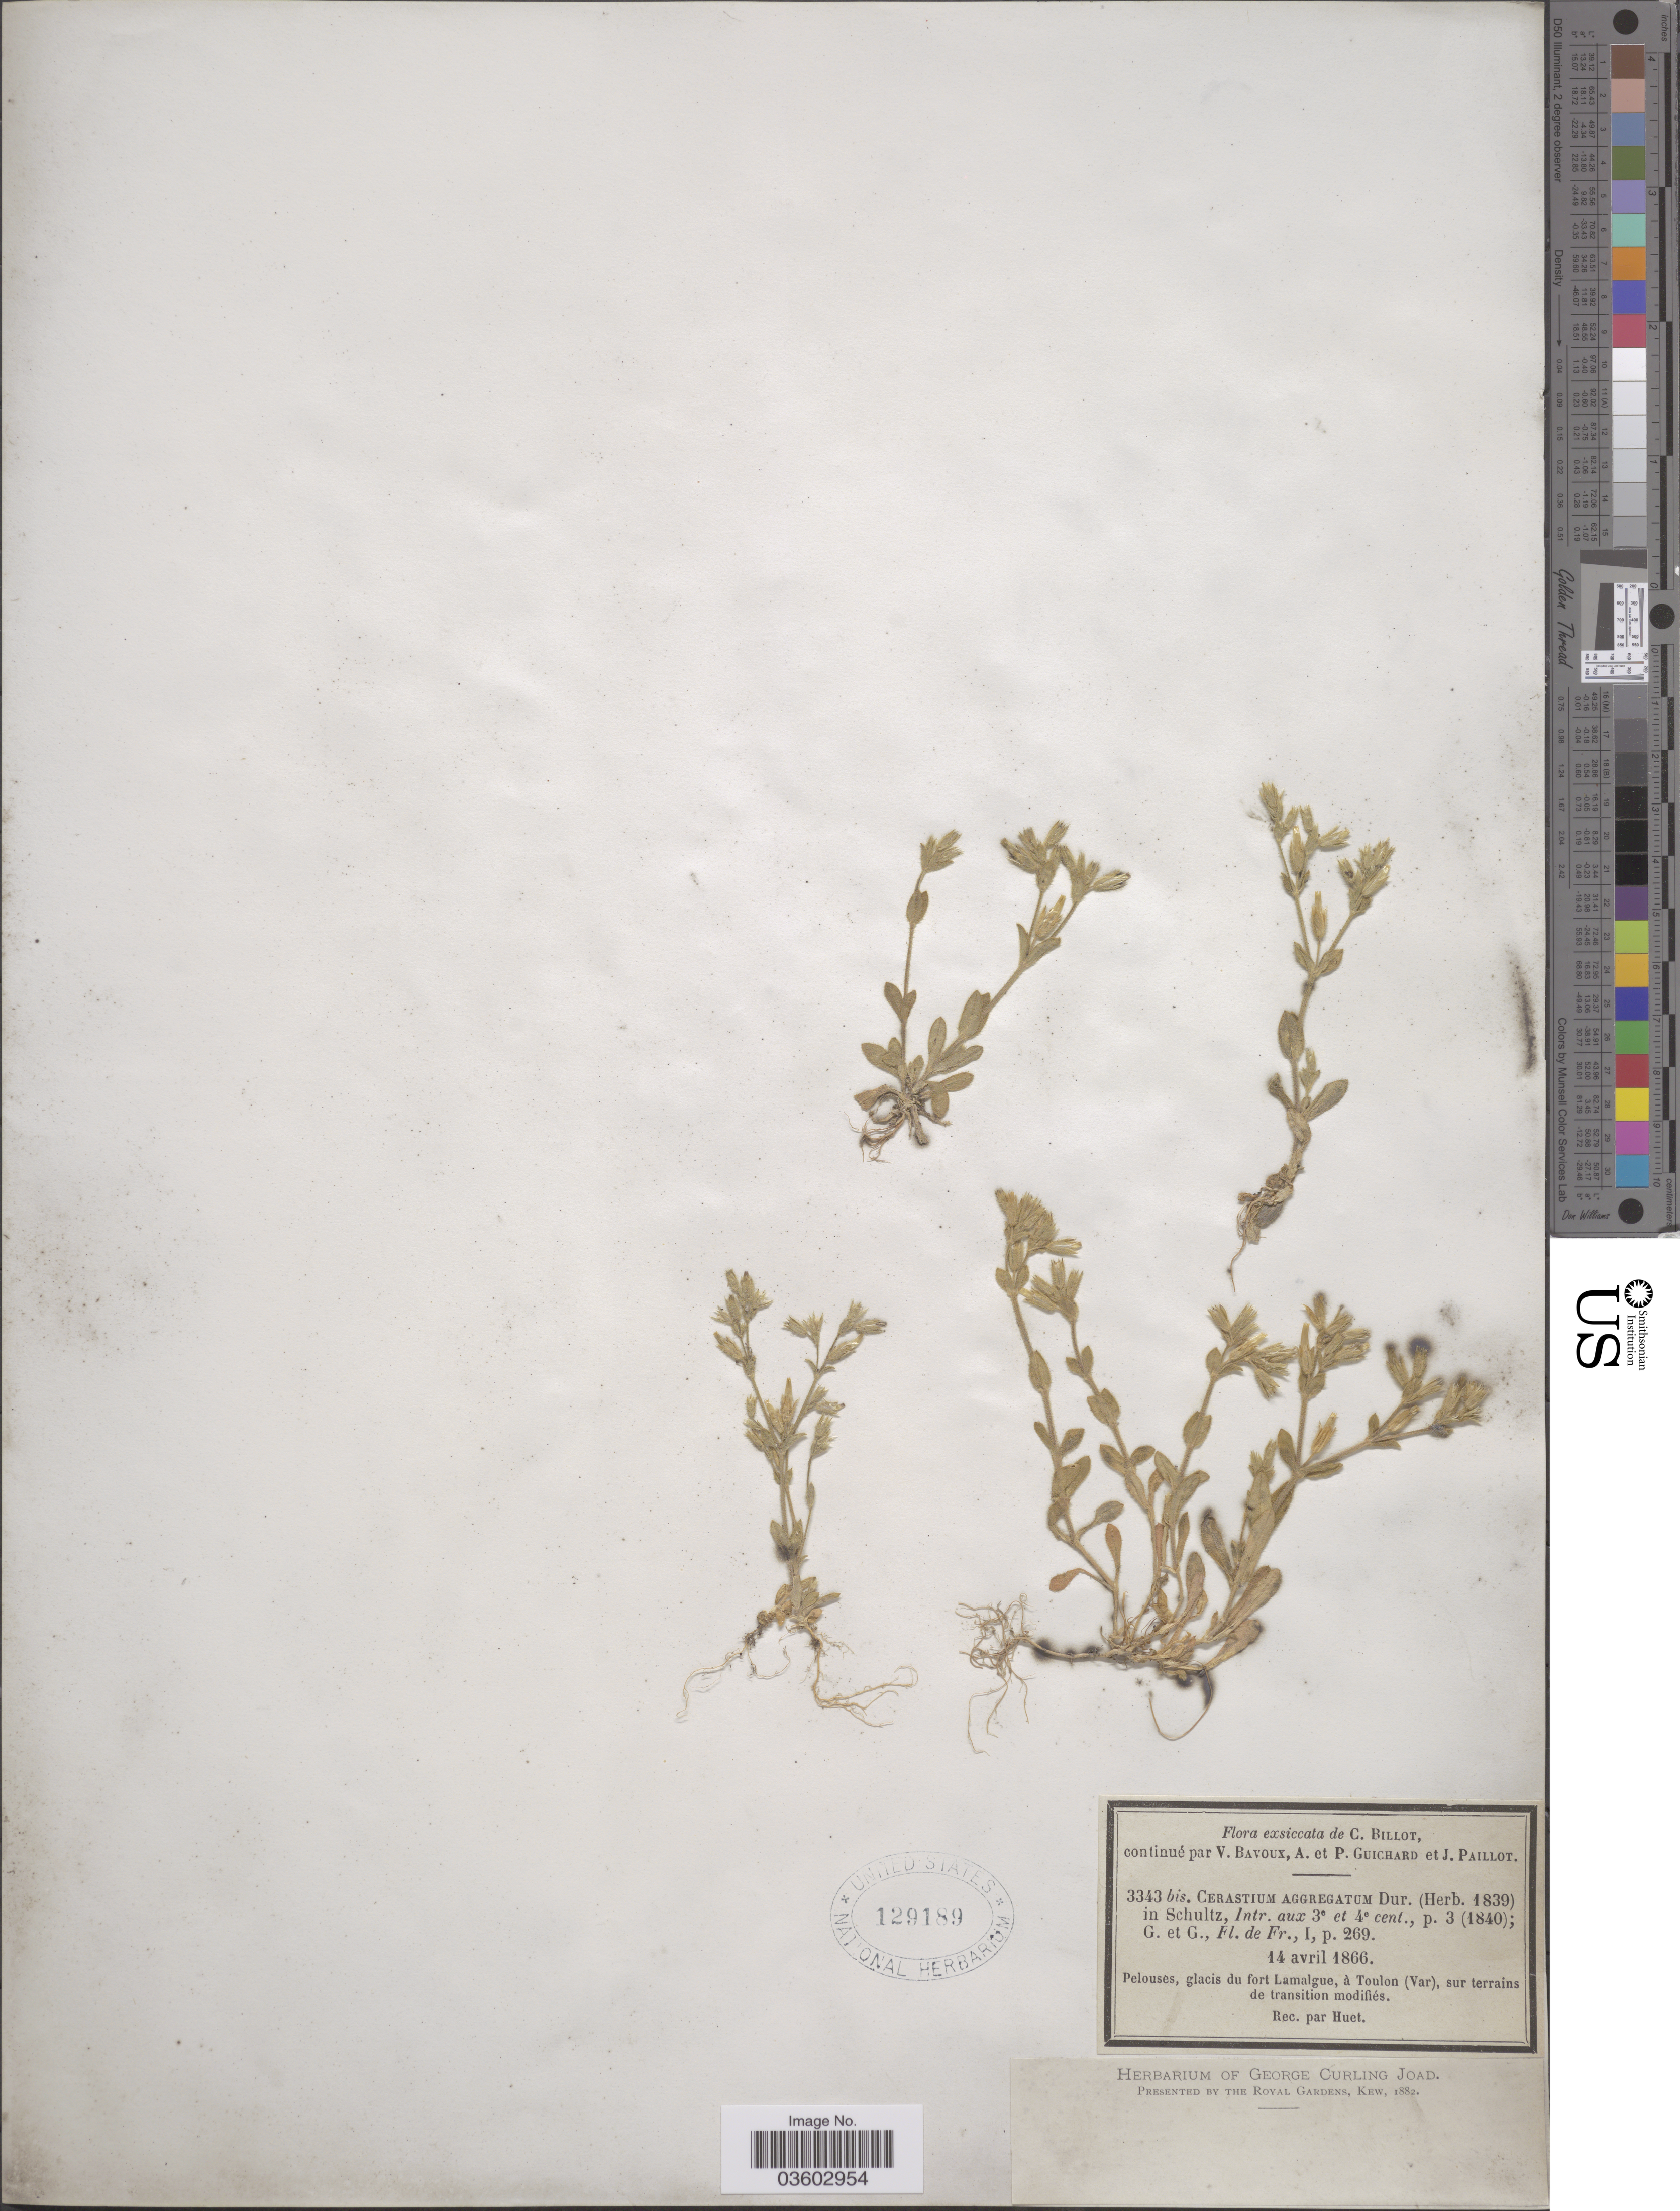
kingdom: Plantae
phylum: Tracheophyta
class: Magnoliopsida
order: Caryophyllales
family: Caryophyllaceae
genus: Cerastium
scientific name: Cerastium aggregatum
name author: Durand ex Brign.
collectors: -. Huet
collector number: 3343bis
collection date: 1866-04-14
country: France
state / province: Provence-Alpes-Côte d'Azur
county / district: Var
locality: Pelouses, glacis du fort Lamalgue, à Toulon (Var), sur terrains de transition modifiés.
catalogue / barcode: US 129189